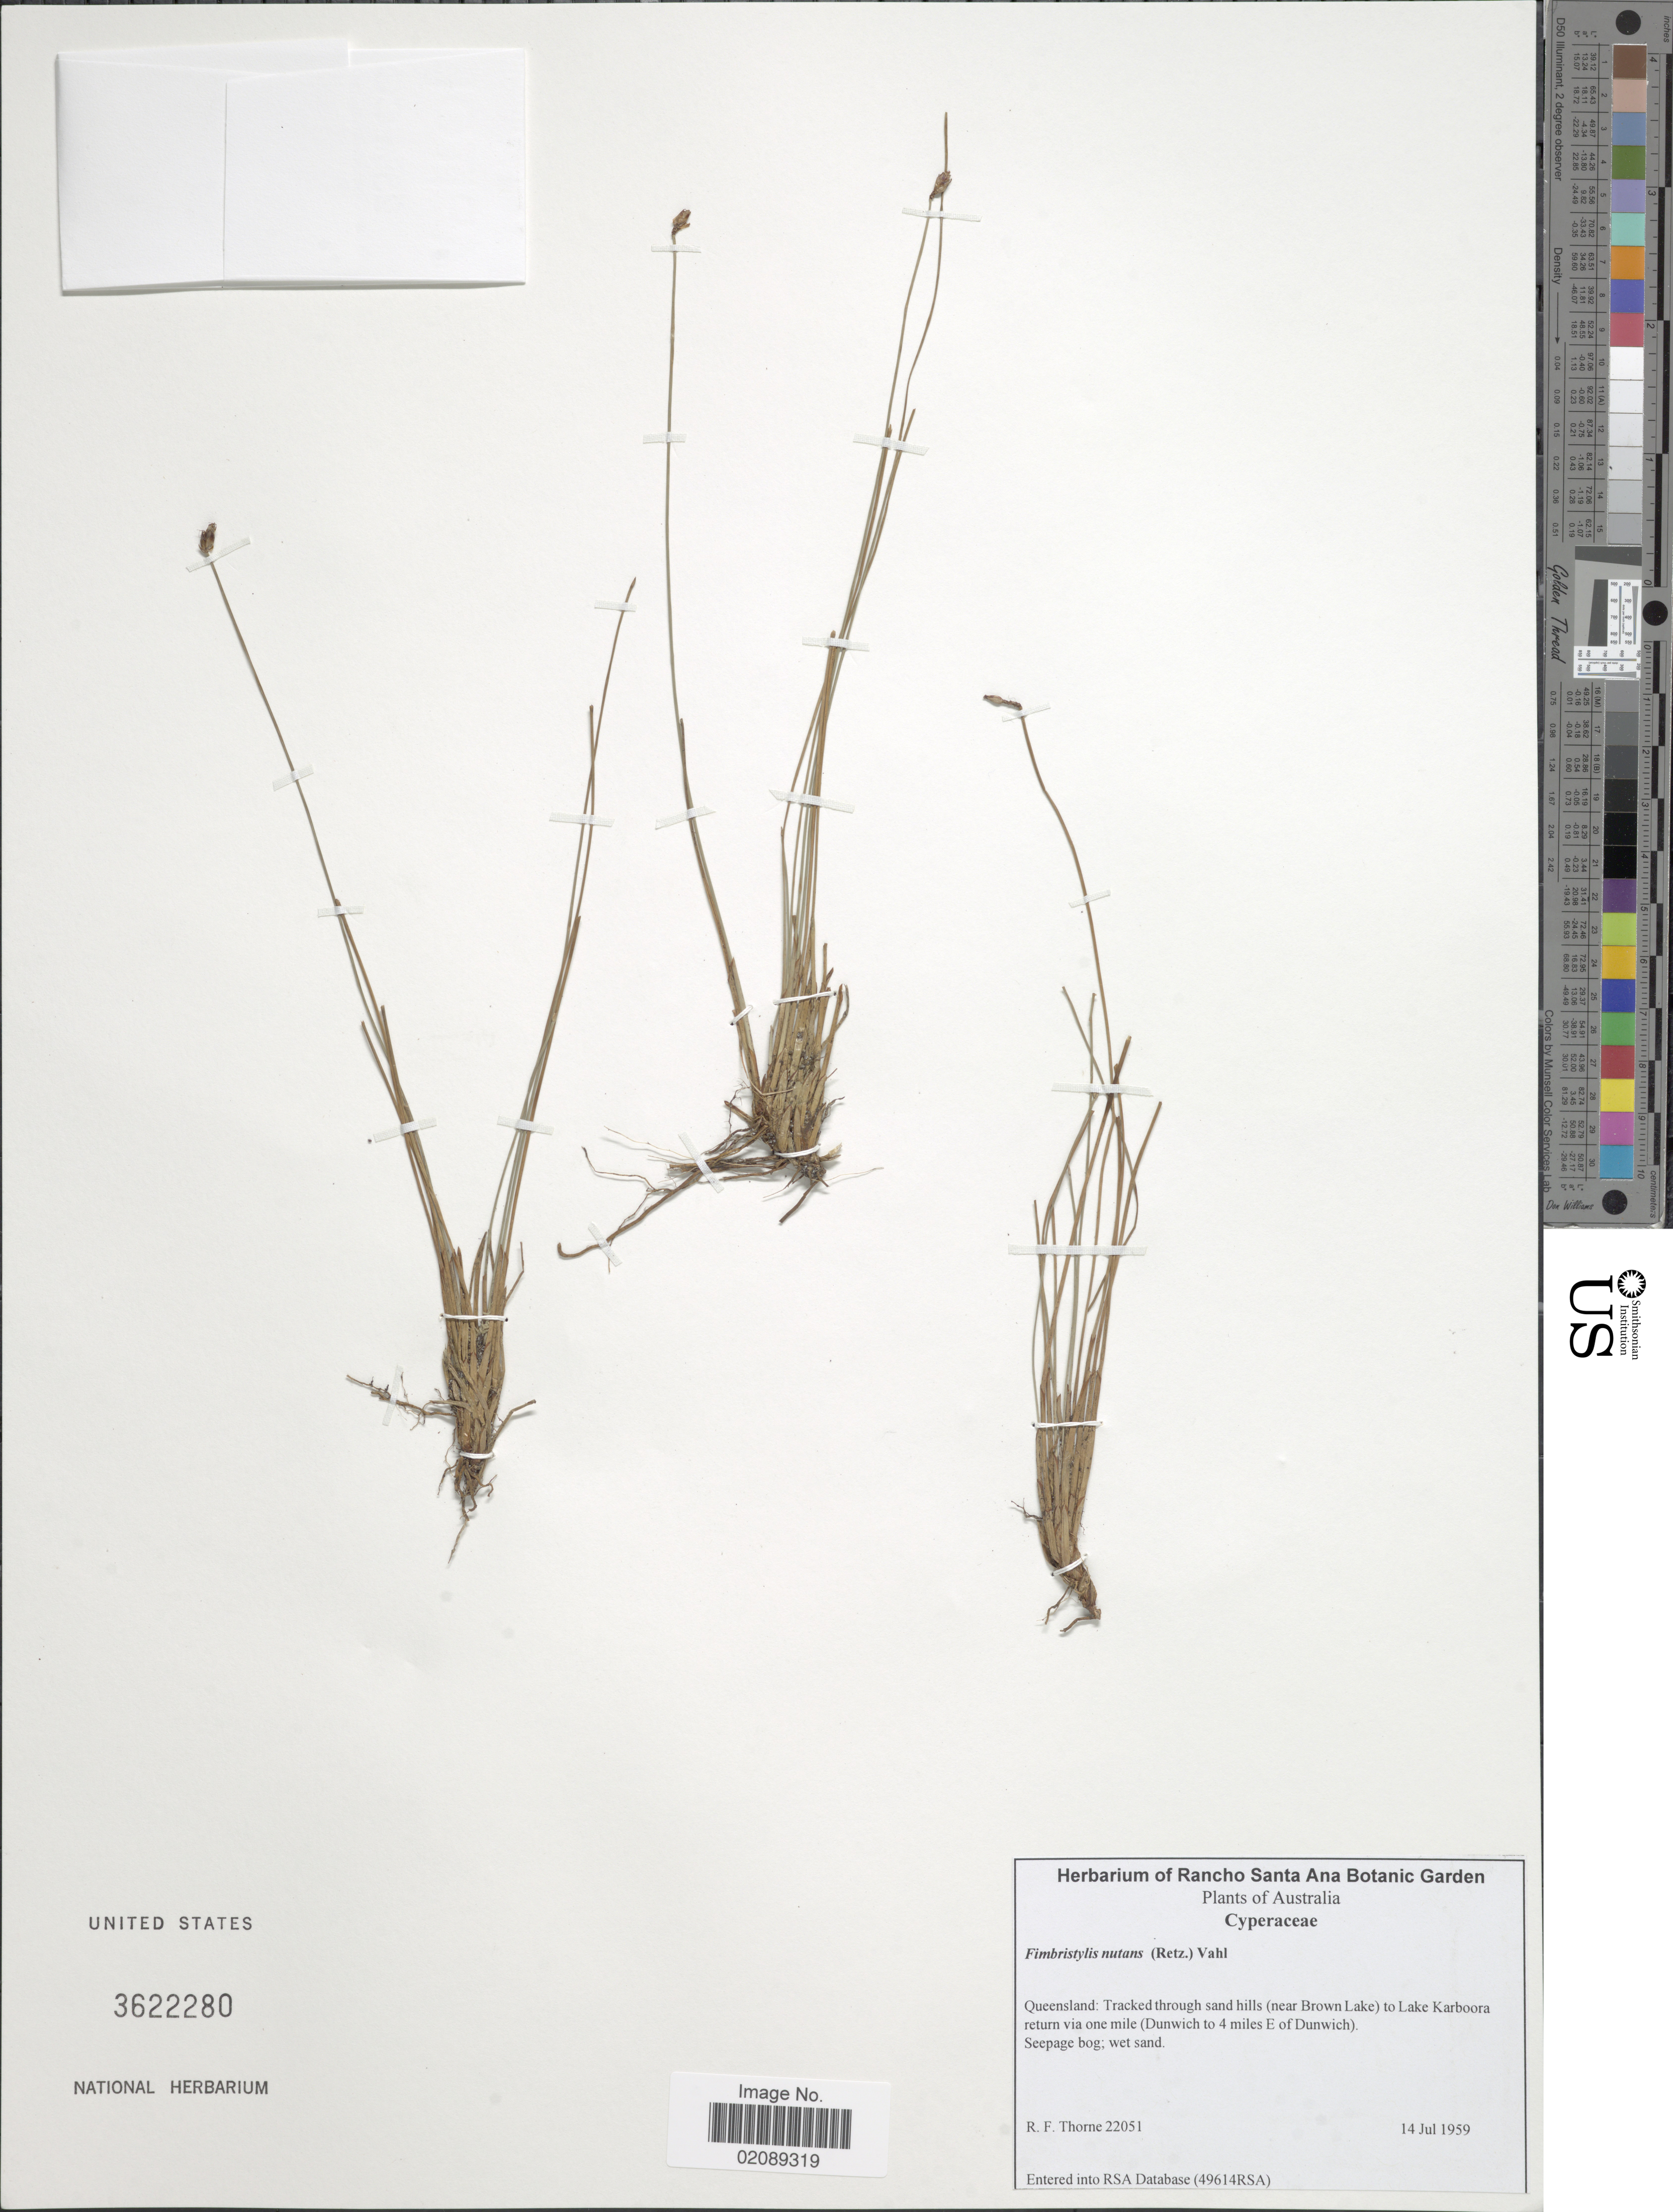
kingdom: Plantae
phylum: Tracheophyta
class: Liliopsida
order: Poales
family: Cyperaceae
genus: Fimbristylis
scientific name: Fimbristylis nutans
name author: (Retz.) Vahl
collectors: R. F. Thorne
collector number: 22051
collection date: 1959-07-14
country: Australia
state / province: Queensland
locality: (near Brown Lake) to Lake Karboora return via one mile (Dunwich to 4 miles E of Dunwich)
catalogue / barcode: US 3622280